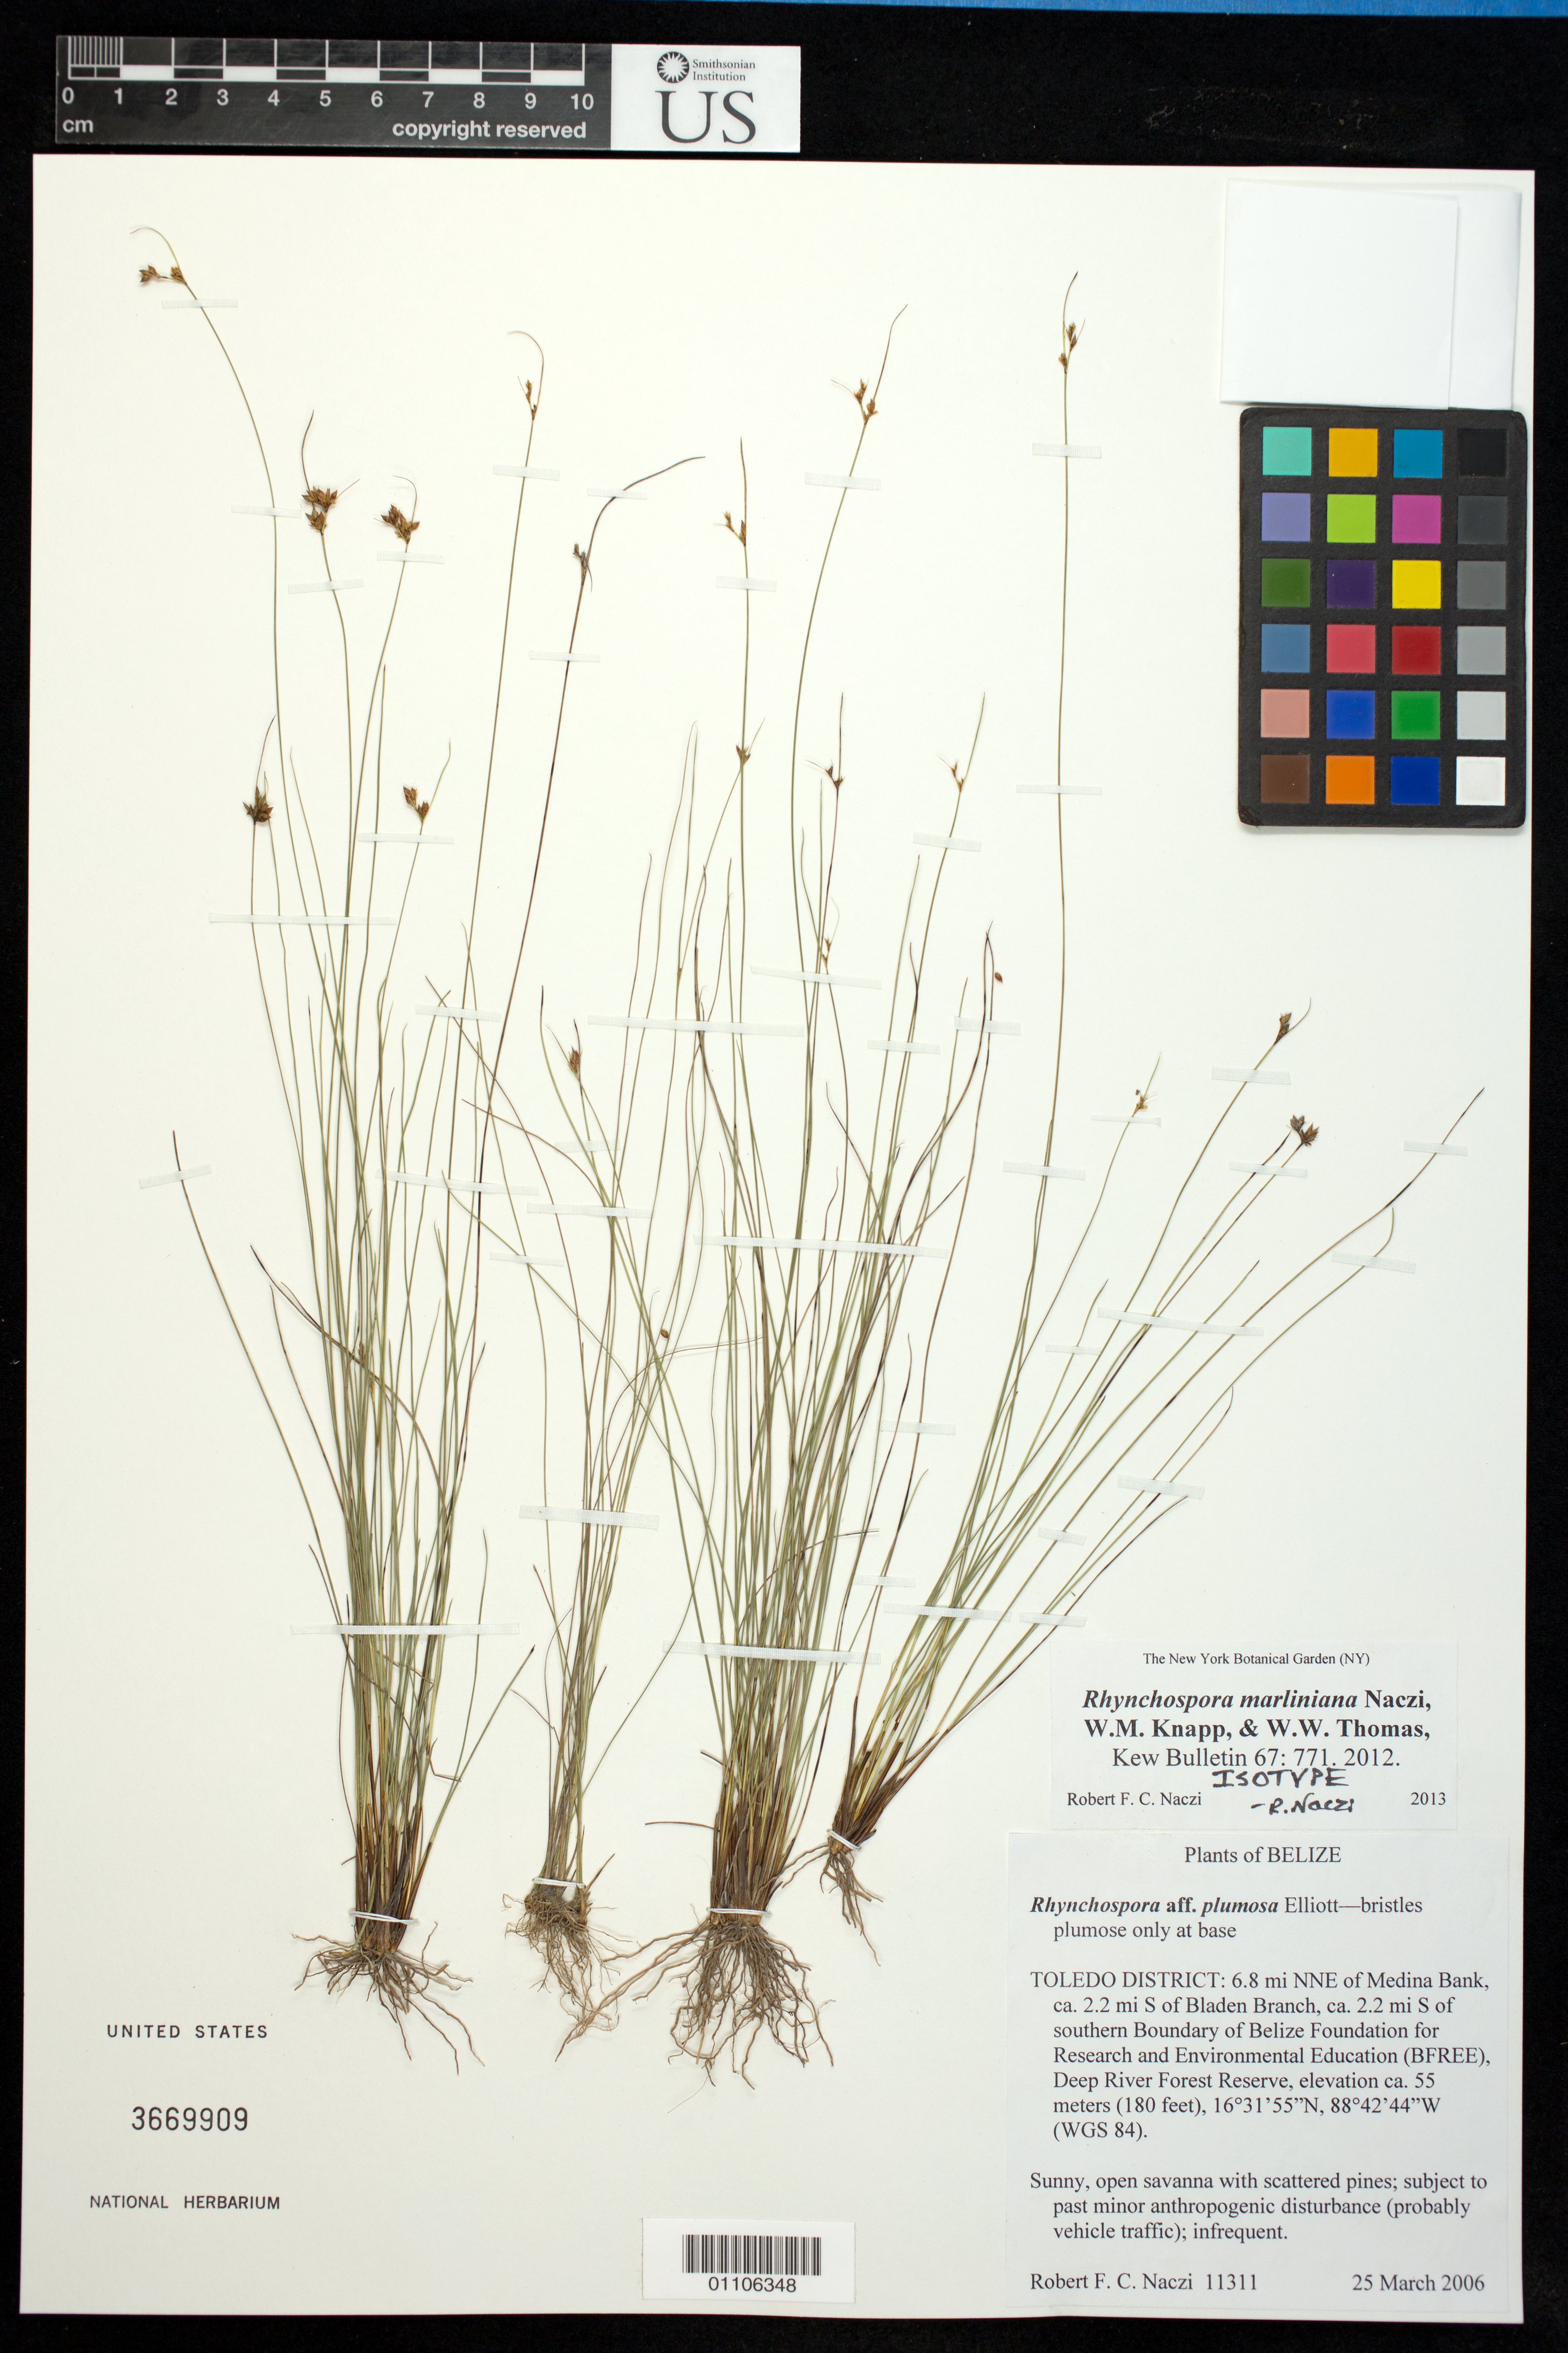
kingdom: Plantae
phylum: Tracheophyta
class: Liliopsida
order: Poales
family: Cyperaceae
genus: Rhynchospora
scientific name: Rhynchospora marliniana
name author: Naczi et al.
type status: Isotype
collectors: R. F. C. Naczi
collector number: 11311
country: Belize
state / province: Toledo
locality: Toledo District: 6.8 mi NNE of Medina Bank, ca. 2.2 mi S of Bladen Branch, ca. 2.2. mi S of southern boundary of Belize Foundation for Research and Environmental Education (BFREE), Deep River Forest Reserve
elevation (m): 55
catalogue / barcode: US 3669909